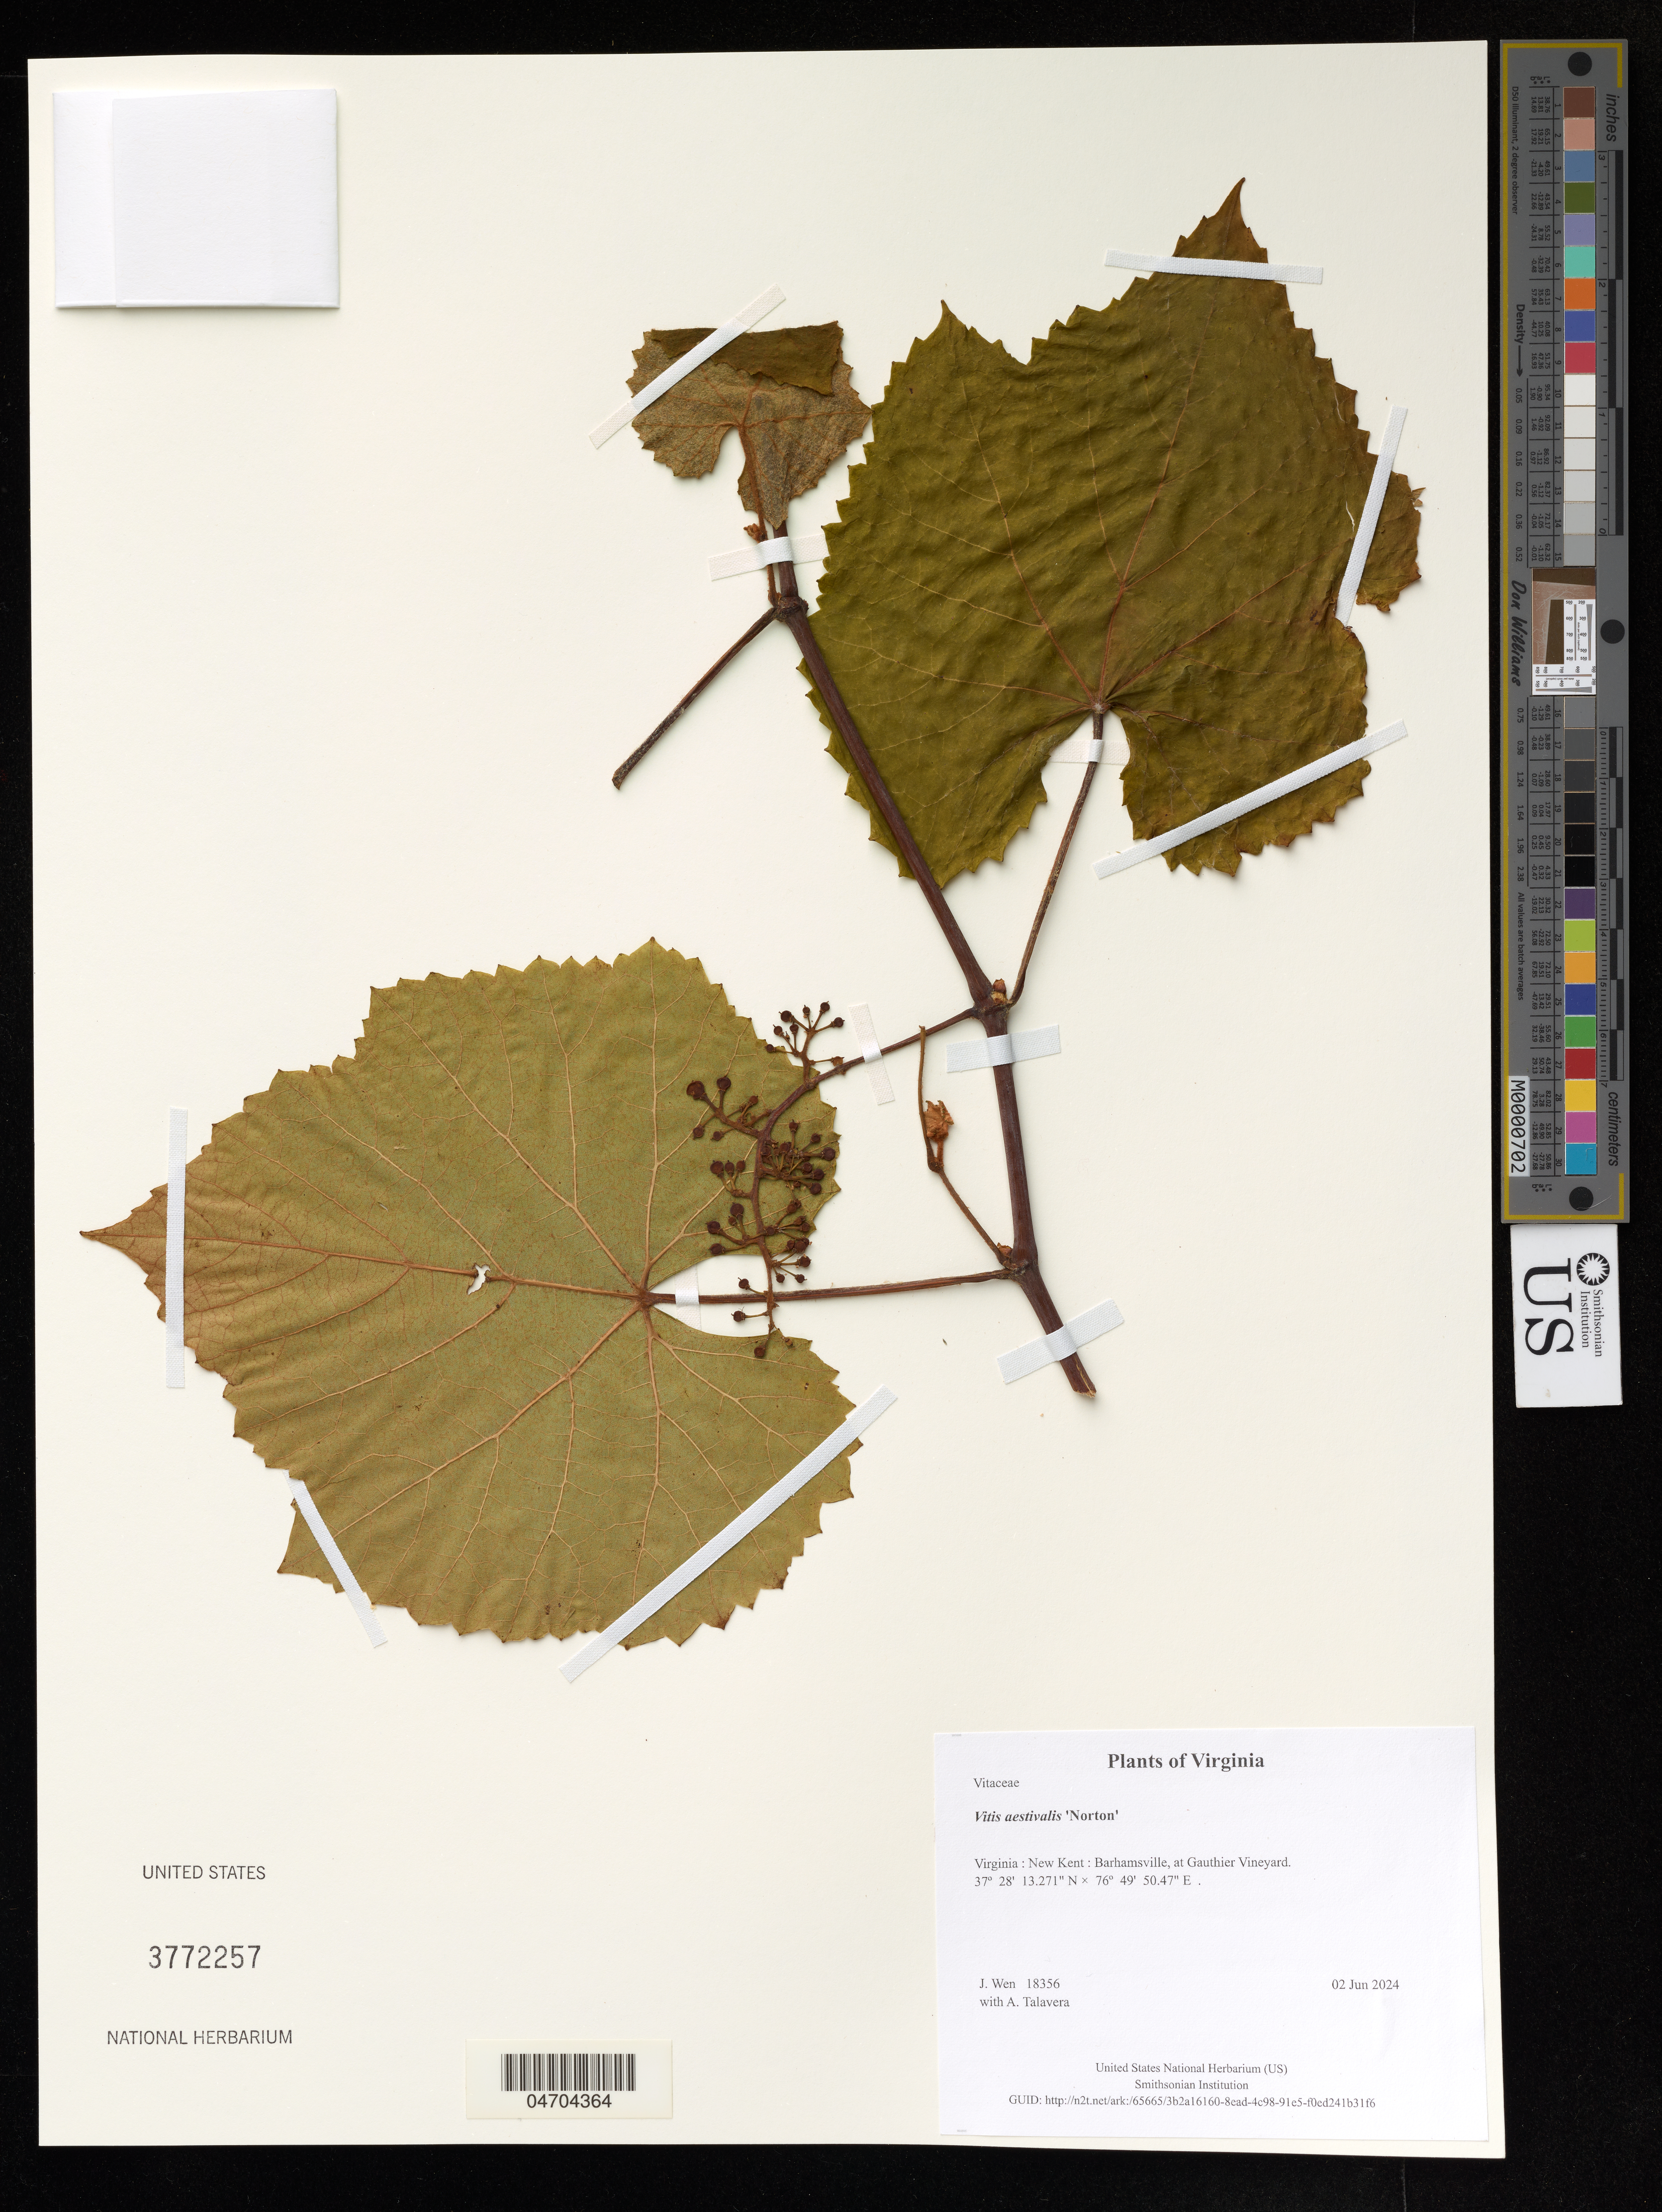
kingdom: Plantae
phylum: Tracheophyta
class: Magnoliopsida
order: Vitales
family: Vitaceae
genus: Vitis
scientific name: Vitis aestivalis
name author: Michx.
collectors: J. Wen & A. Talavera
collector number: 18356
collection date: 2024-06-02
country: United States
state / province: Virginia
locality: New Kent: Barhamsville, at Gauthier Vineyard.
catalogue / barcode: US 3772257